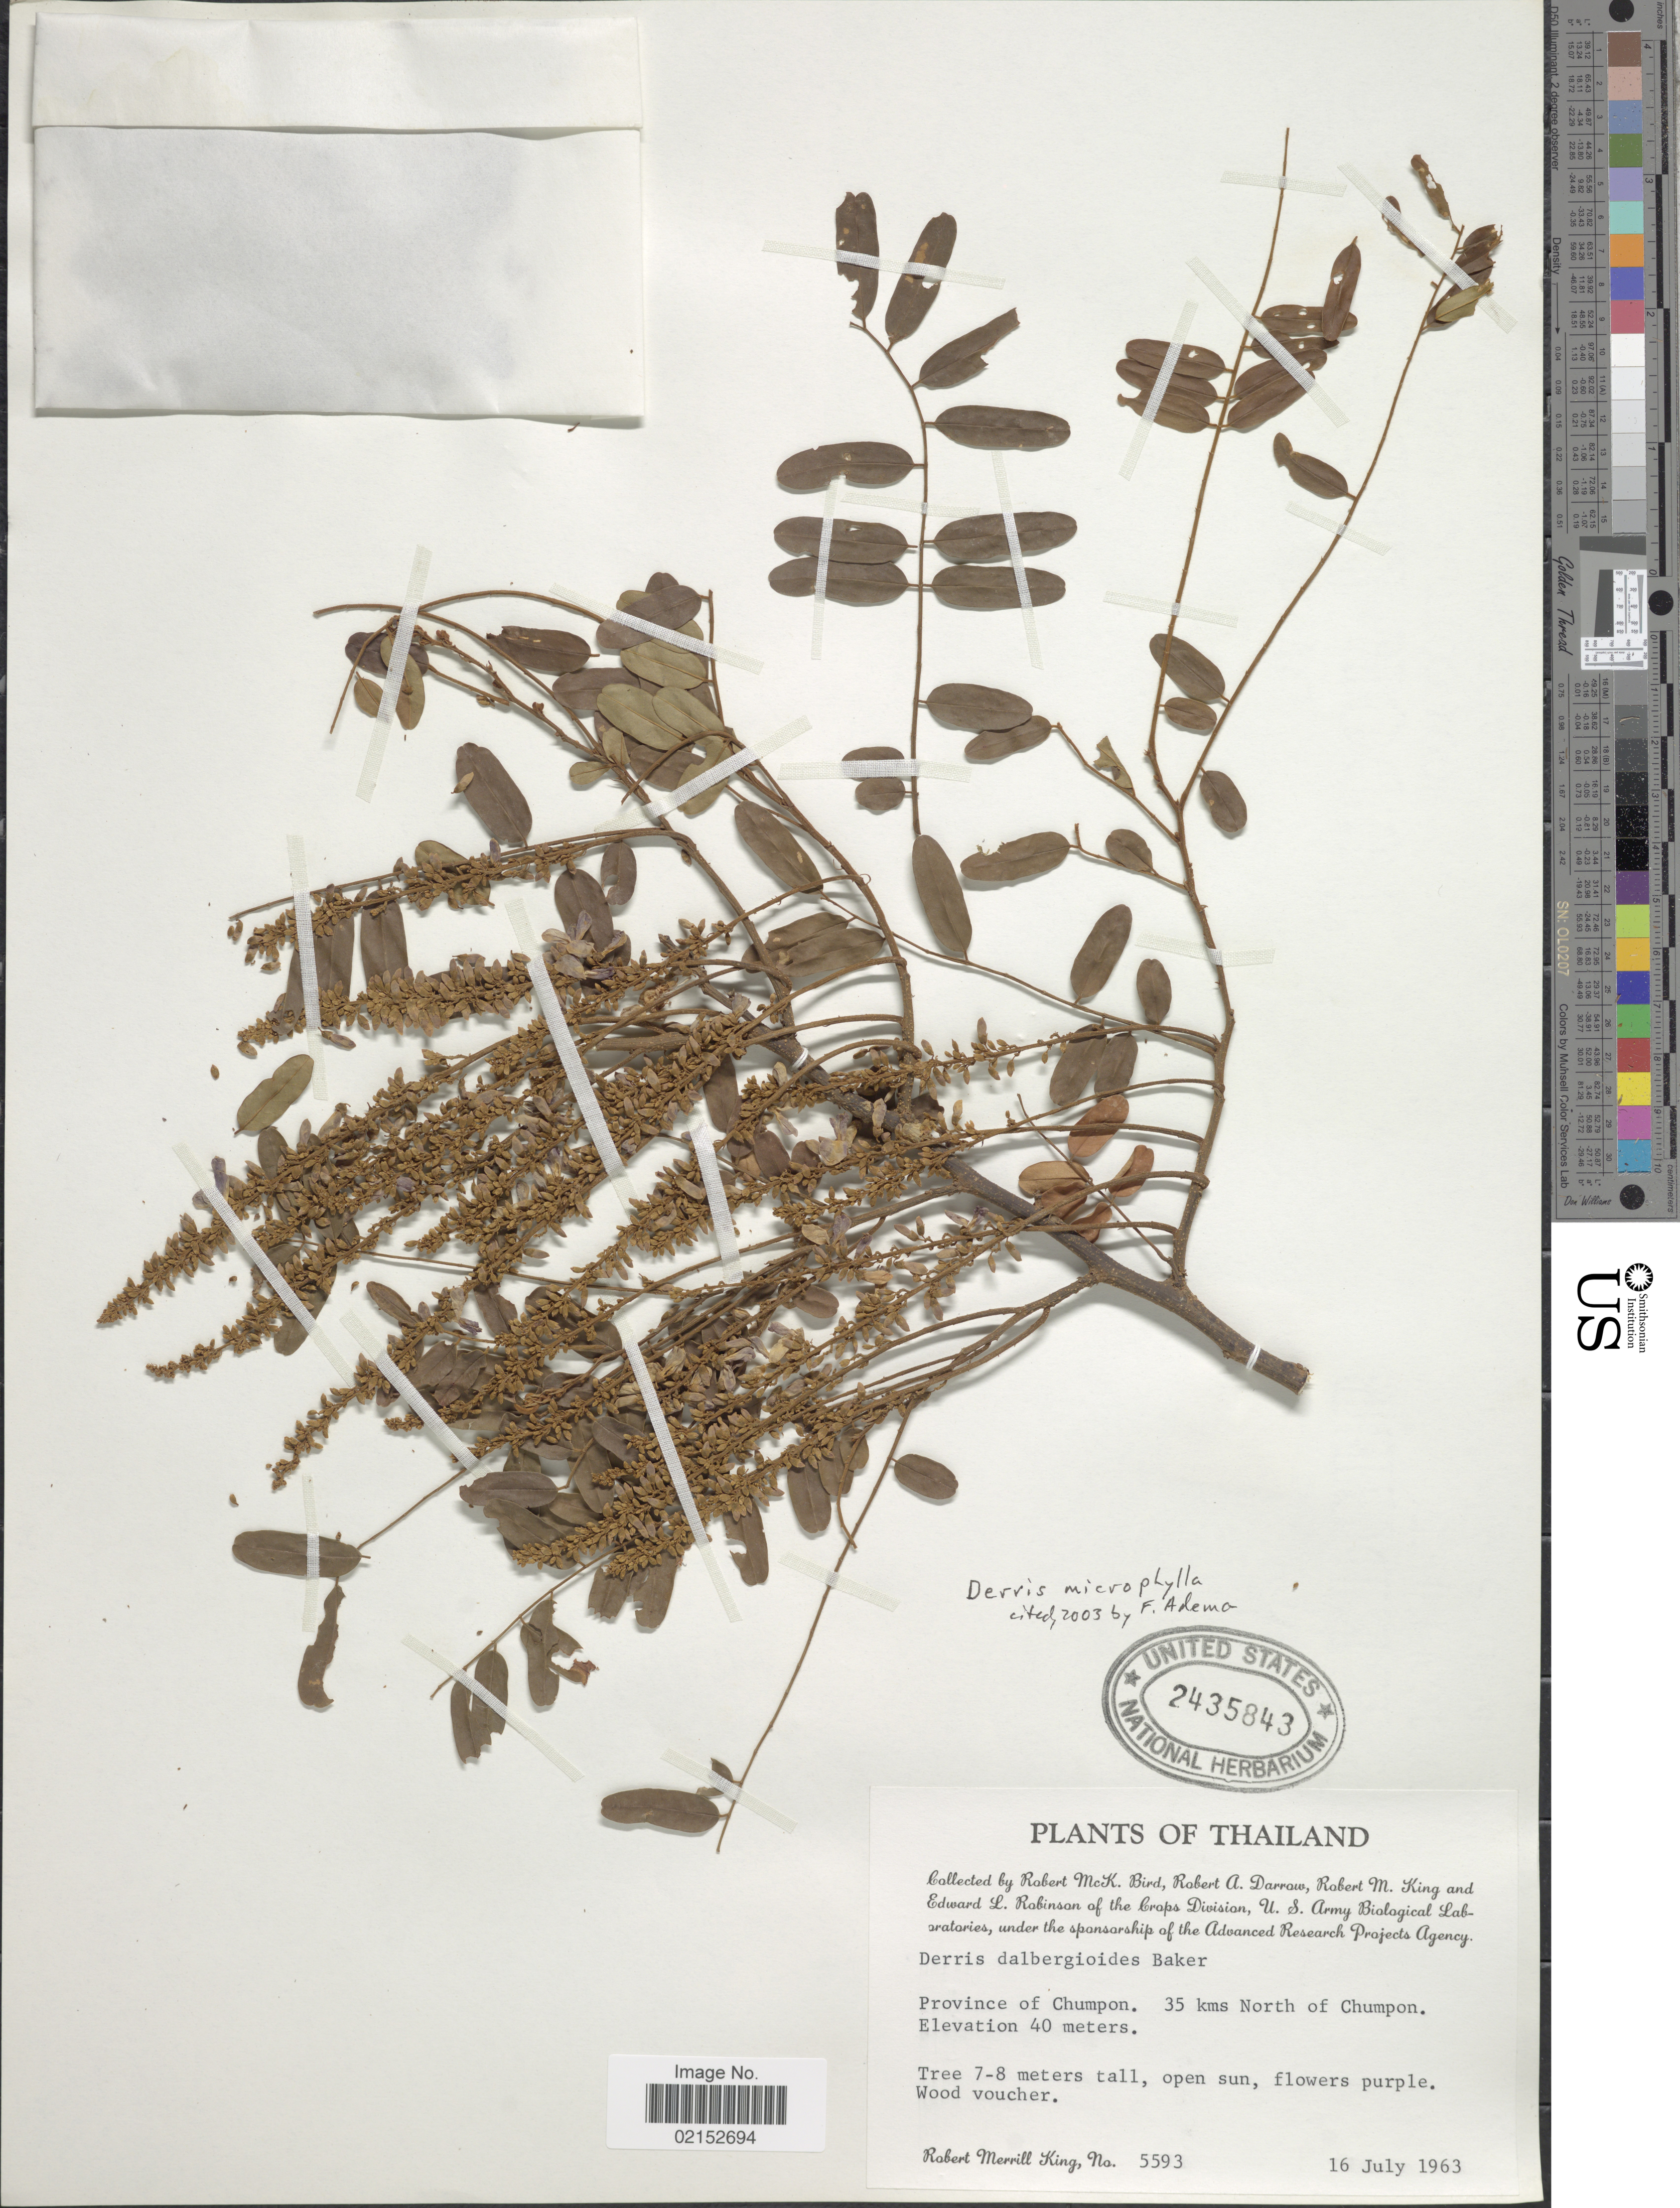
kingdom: Plantae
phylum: Tracheophyta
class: Magnoliopsida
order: Fabales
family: Fabaceae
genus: Brachypterum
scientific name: Brachypterum microphyllum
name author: Miq.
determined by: Strong, Mark T., (BOT), Smithsonian Institution - National Museum of Natural History (UNITED STATES)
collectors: R. M. King, R. M. Bird, R. A. Darrow & E. L. Robinson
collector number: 5593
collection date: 1963-07-16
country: Thailand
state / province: Chumpon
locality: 35 kms North of Chumpon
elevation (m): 40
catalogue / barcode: US 2435843